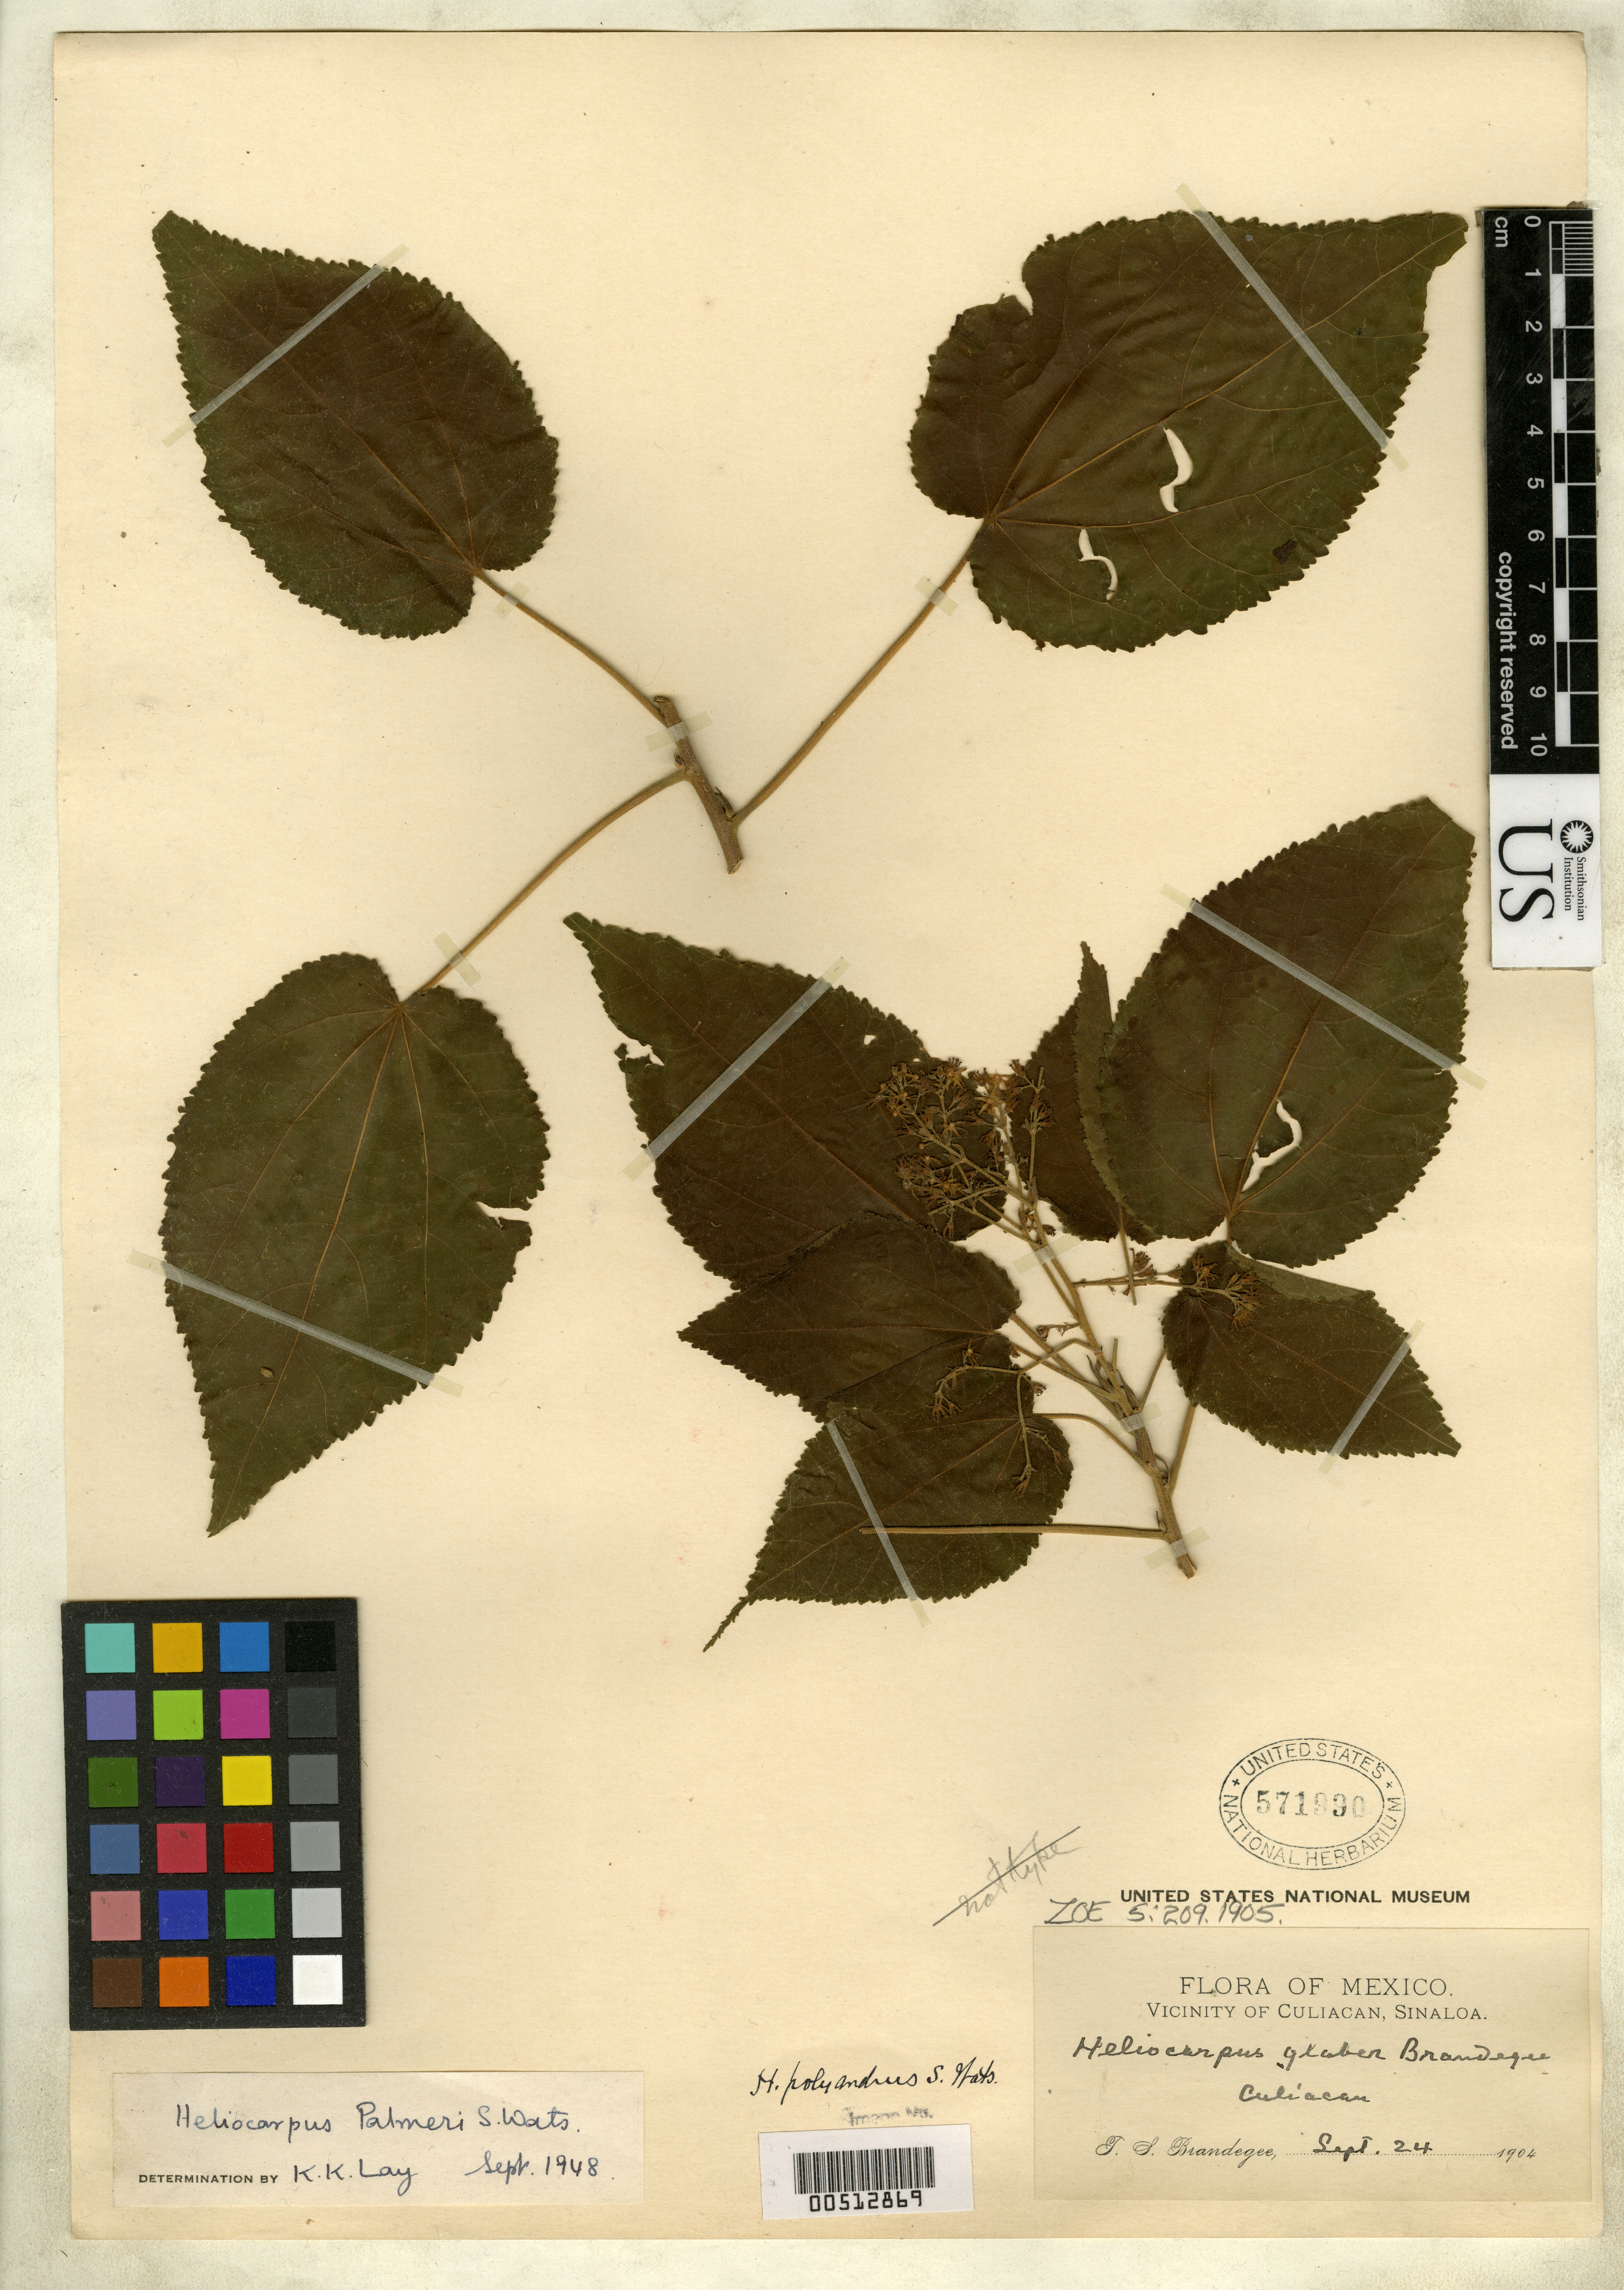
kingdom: Plantae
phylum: Tracheophyta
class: Magnoliopsida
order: Malvales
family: Malvaceae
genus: Heliocarpus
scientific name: Heliocarpus glaber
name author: Brandegee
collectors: T. S. Brandegee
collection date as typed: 24 Sep 1906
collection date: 1906-09-24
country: Mexico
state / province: Sinaloa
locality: Vicinity of Culiacan.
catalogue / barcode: US 571990